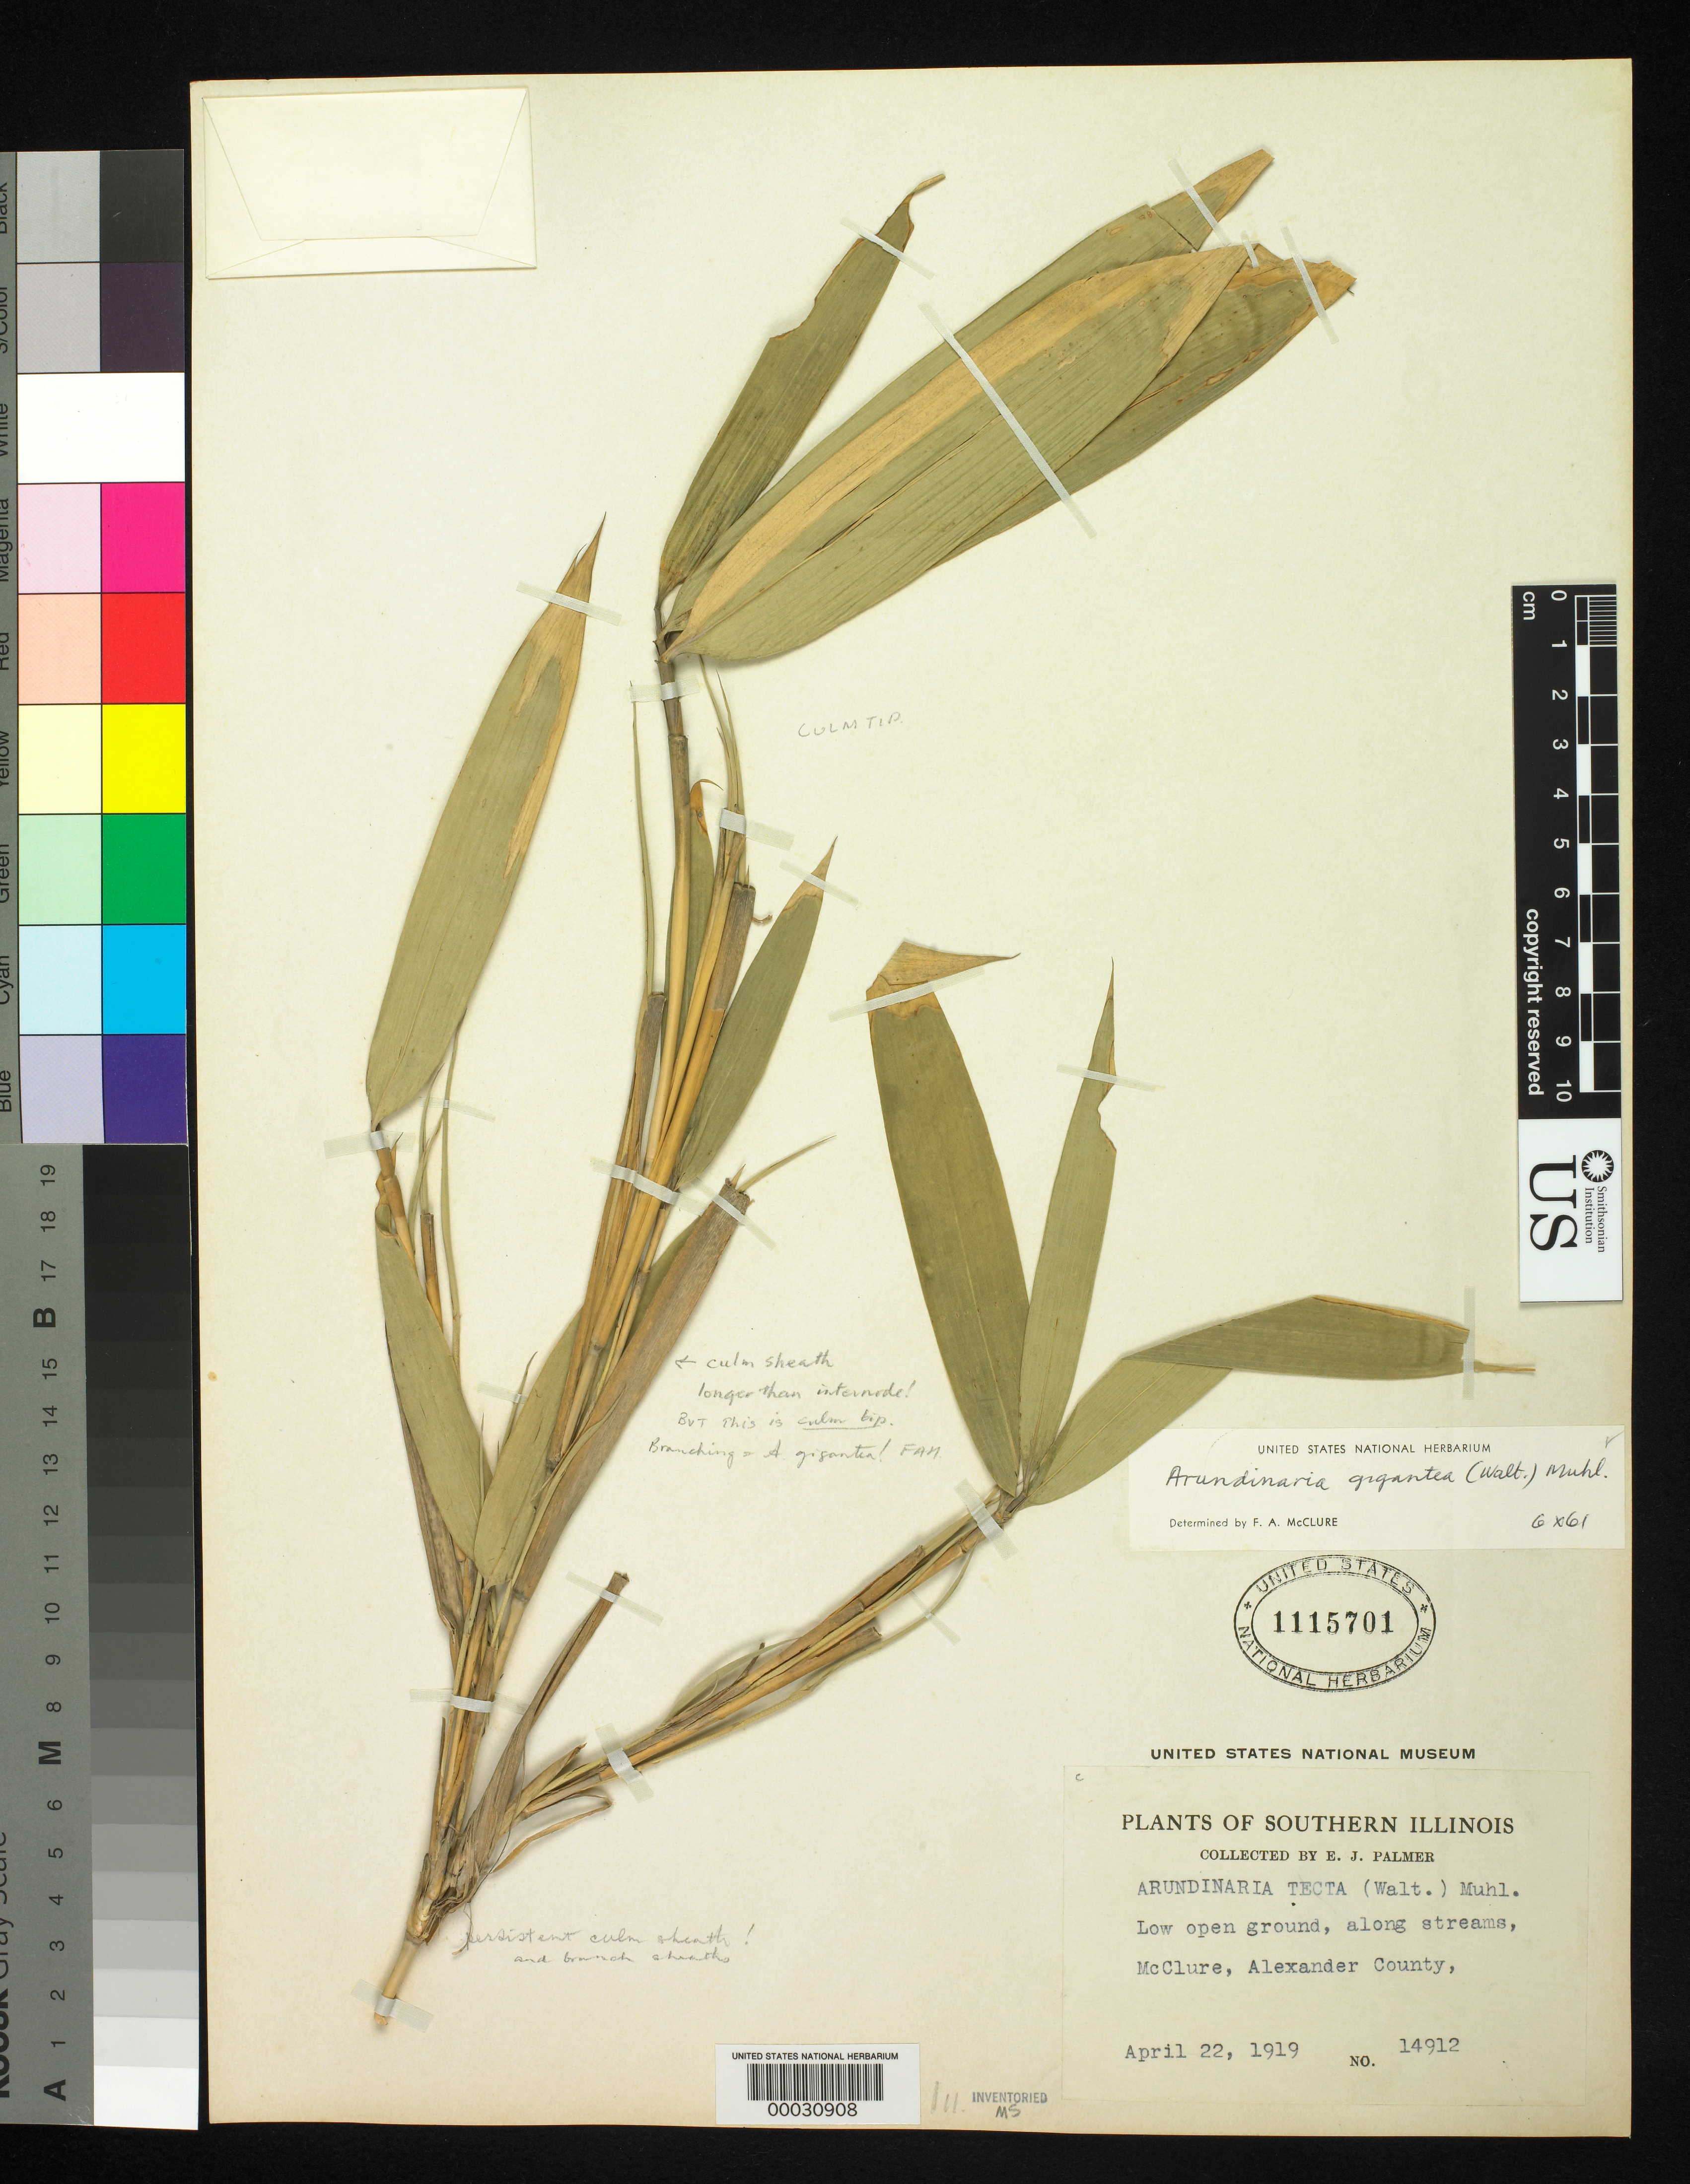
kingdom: Plantae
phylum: Tracheophyta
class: Liliopsida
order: Poales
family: Poaceae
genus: Arundinaria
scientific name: Arundinaria gigantea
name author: (Walter) Muhl.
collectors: E. J. Palmer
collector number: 14912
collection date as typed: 22 Apr 1919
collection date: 1919-04-22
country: United States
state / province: Illinois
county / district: Alexander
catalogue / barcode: US 1115701